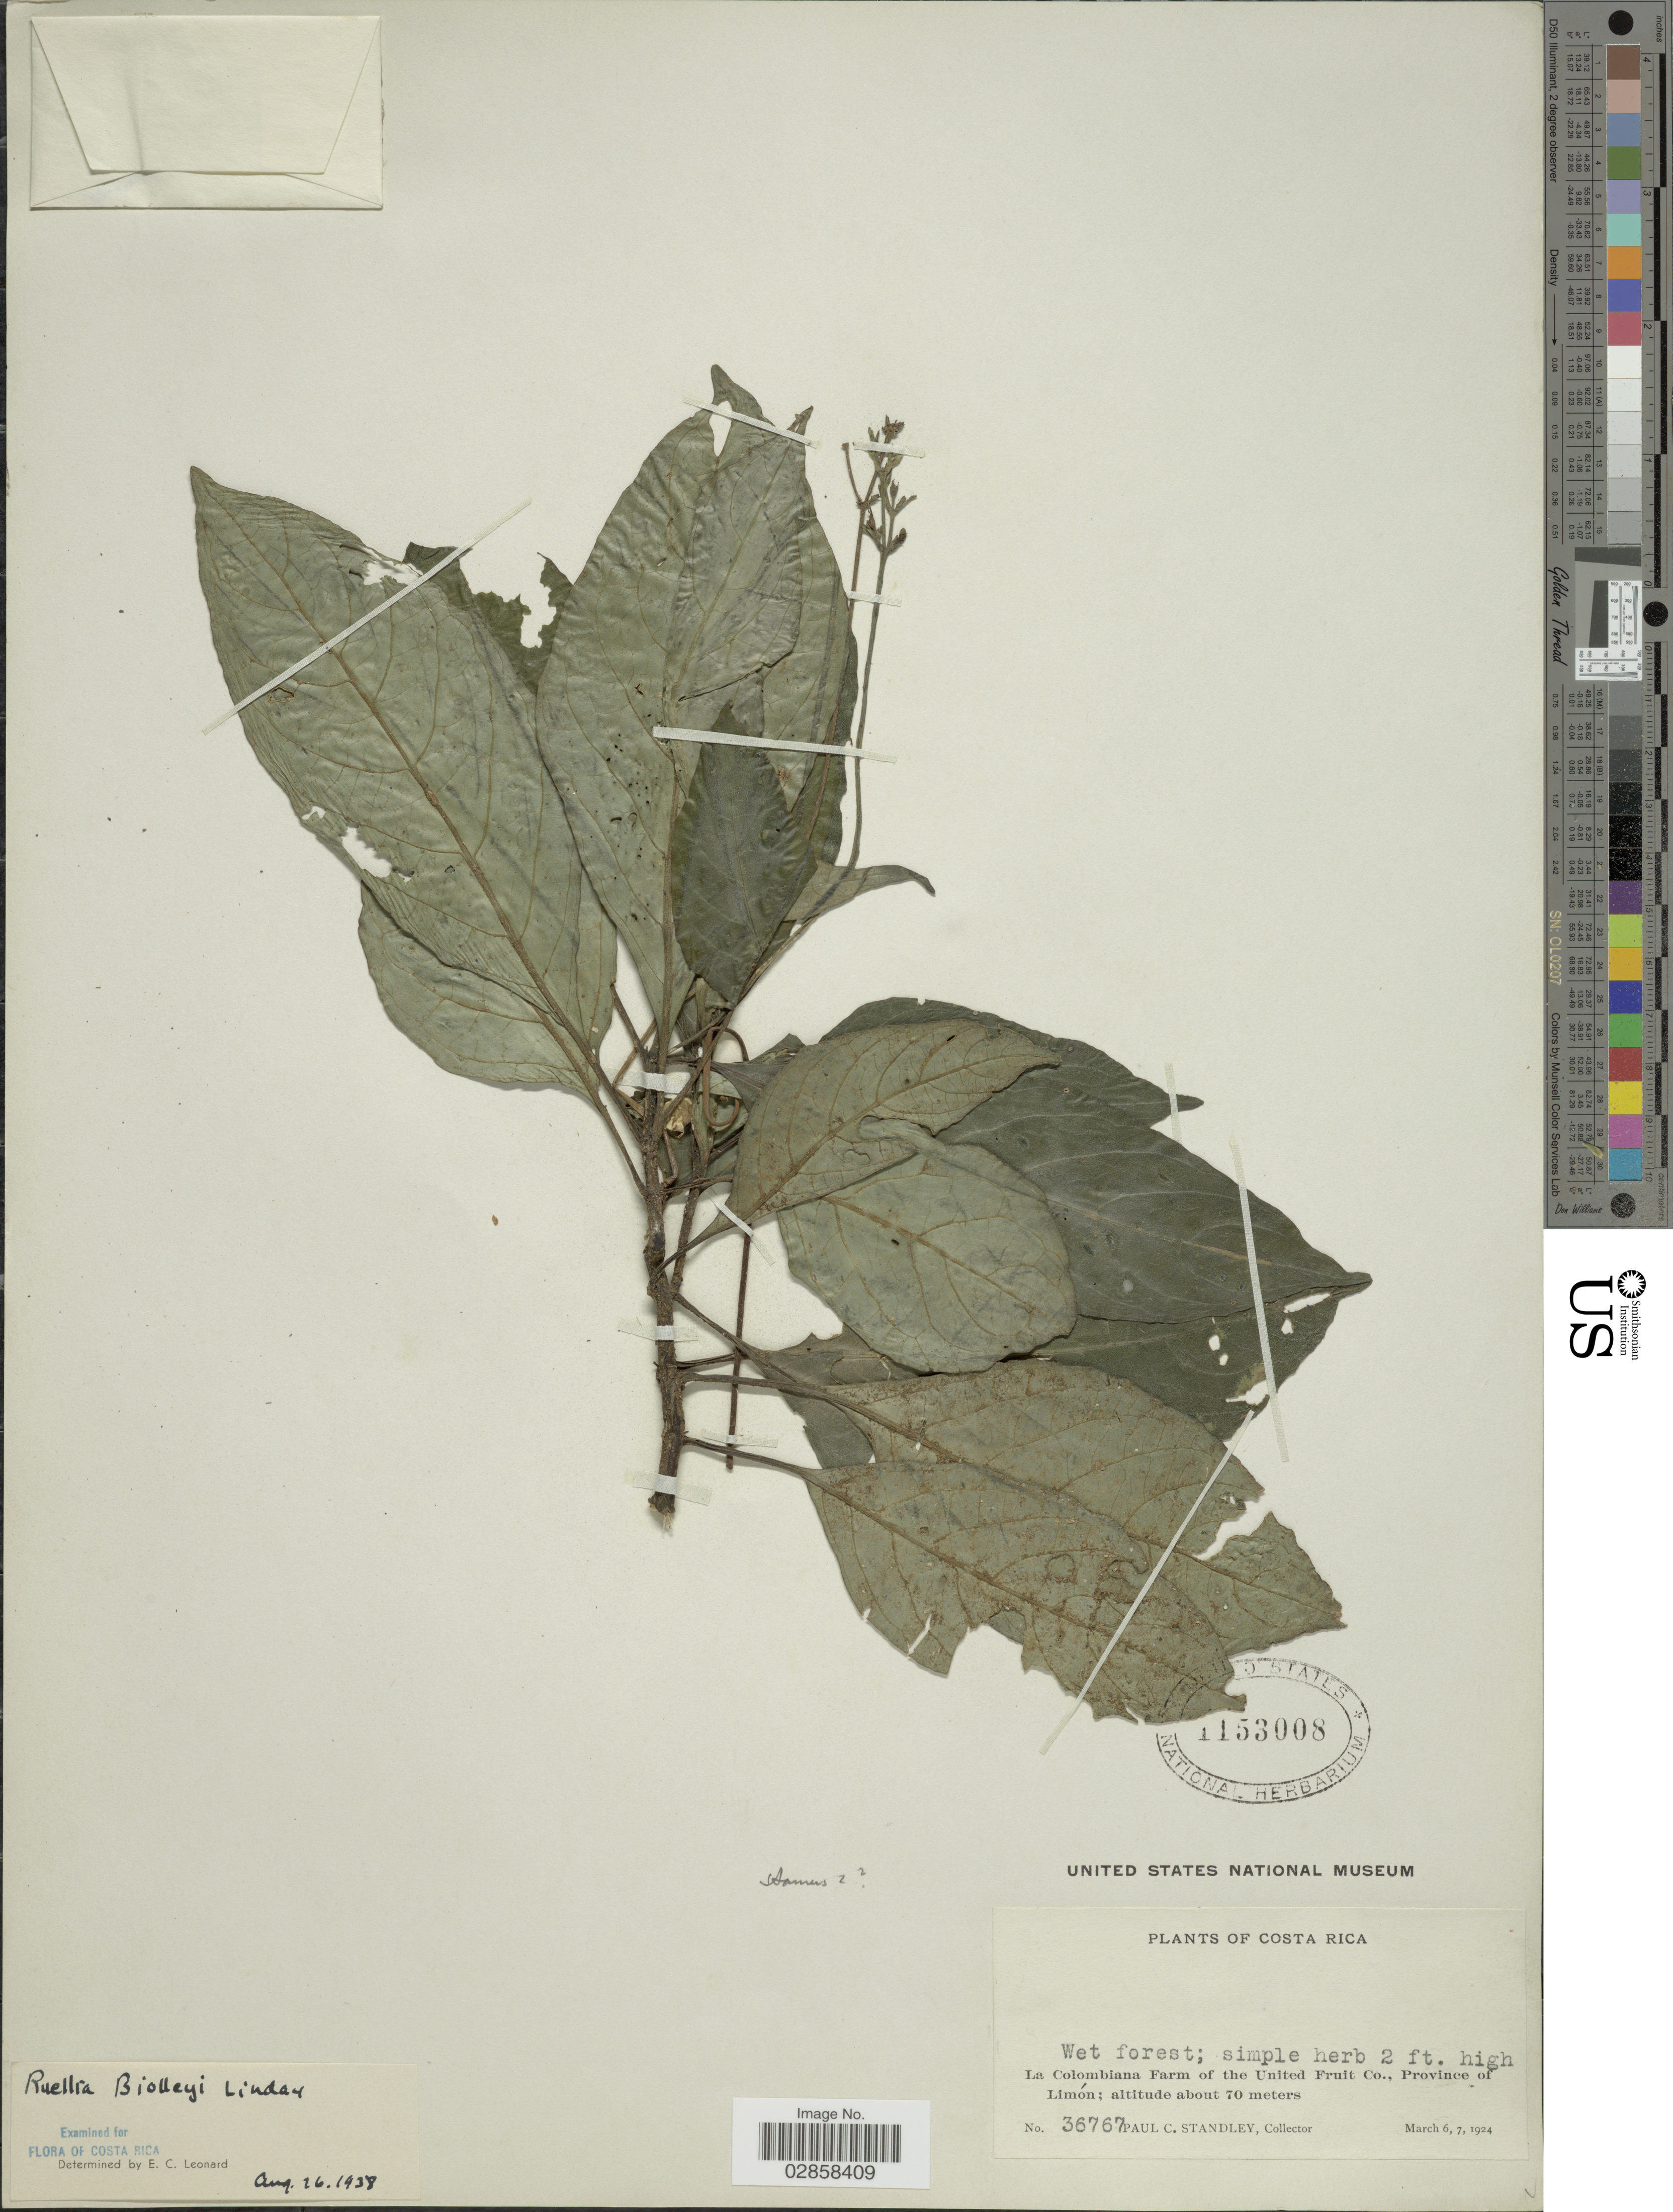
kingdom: Plantae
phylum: Tracheophyta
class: Magnoliopsida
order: Lamiales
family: Acanthaceae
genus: Ruellia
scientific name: Ruellia biolleyi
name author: Lindau in Pittier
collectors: P. C. Standley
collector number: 36767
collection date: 1924-03-06/1924-03-07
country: Costa Rica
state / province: Limón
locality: La Colombiana Farm of the United Fruit Co.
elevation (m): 70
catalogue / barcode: US 1153008